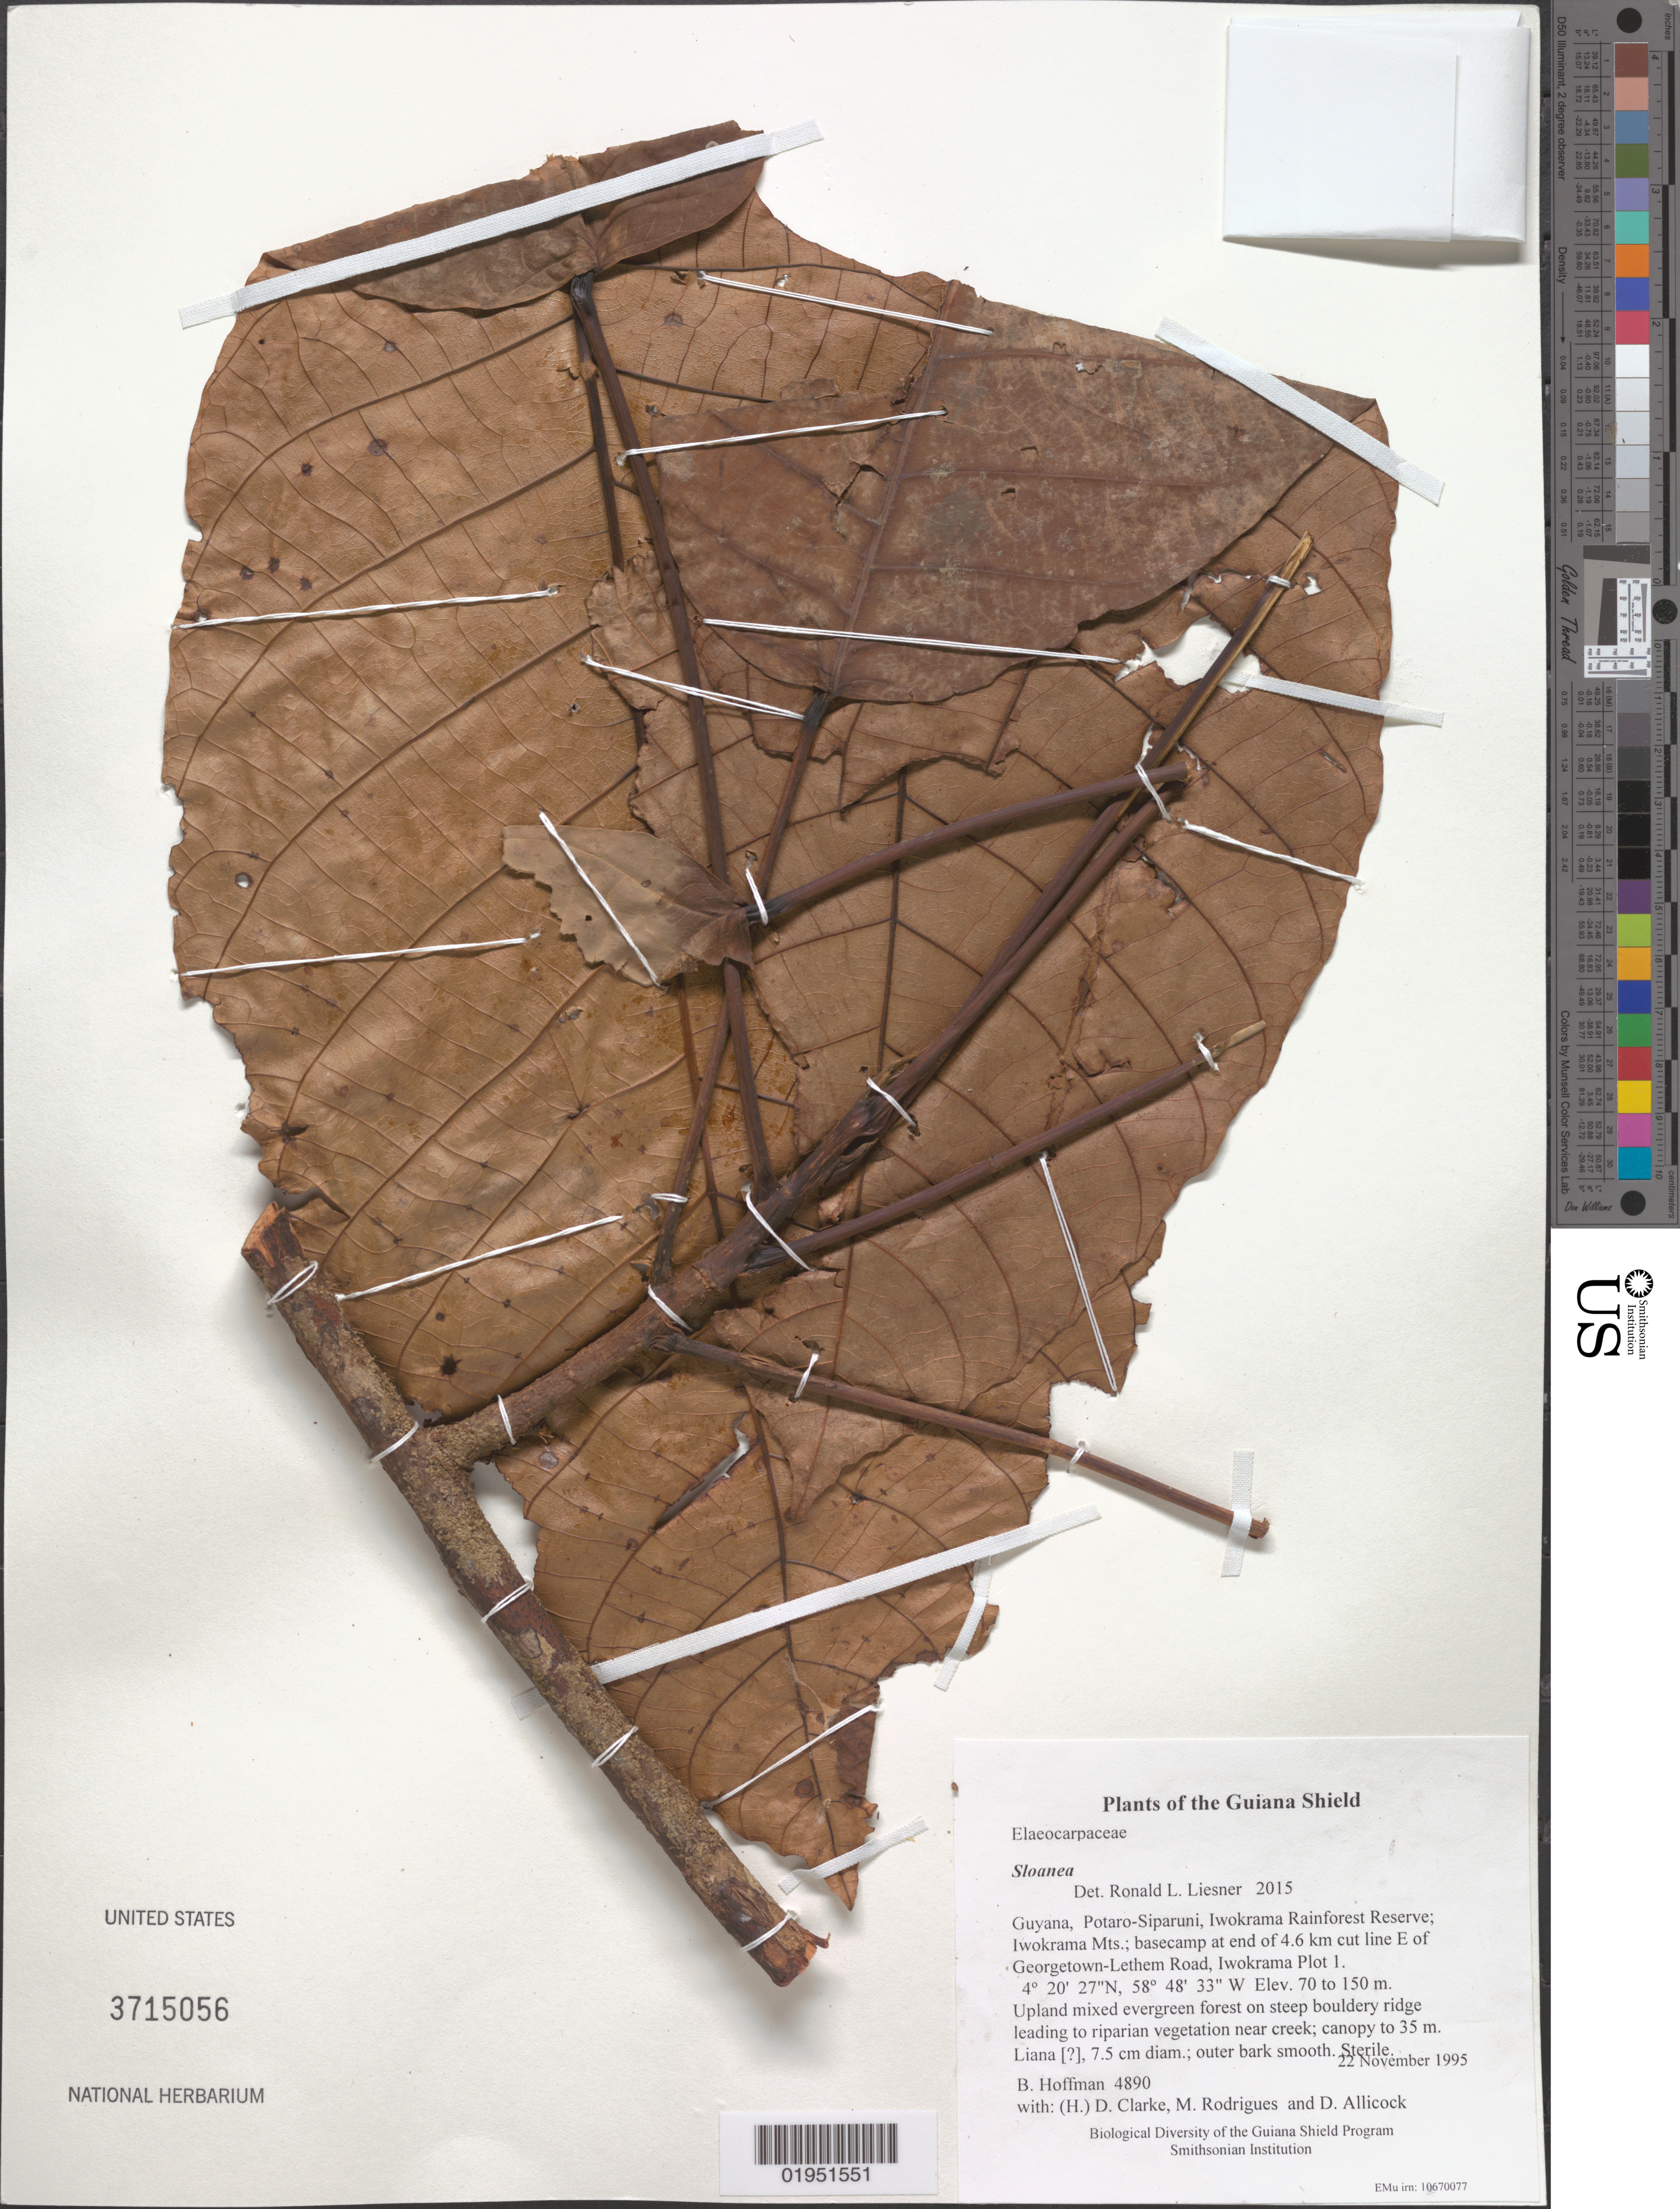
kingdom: Plantae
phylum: Tracheophyta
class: Magnoliopsida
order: Oxalidales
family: Elaeocarpaceae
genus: Sloanea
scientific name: Sloanea sp.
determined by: Liesner, R. L.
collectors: B. Hoffman, H. D. Clarke, M. Rodrigues & D. Allicock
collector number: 4890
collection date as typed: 22 November 1995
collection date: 1995-11-22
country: Guyana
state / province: Potaro-Siparuni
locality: Iwokrama Rainforest Reserve; Iwokrama Mts.; basecamp at end of 4.6 km cut line E of Georgetown-Lethem Road, Iwokrama Plot 1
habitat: Upland mixed evergreen forest on steep bouldery ridge leading to riparian vegetation near creek; canopy to 35 m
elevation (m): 70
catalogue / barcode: US 3715056